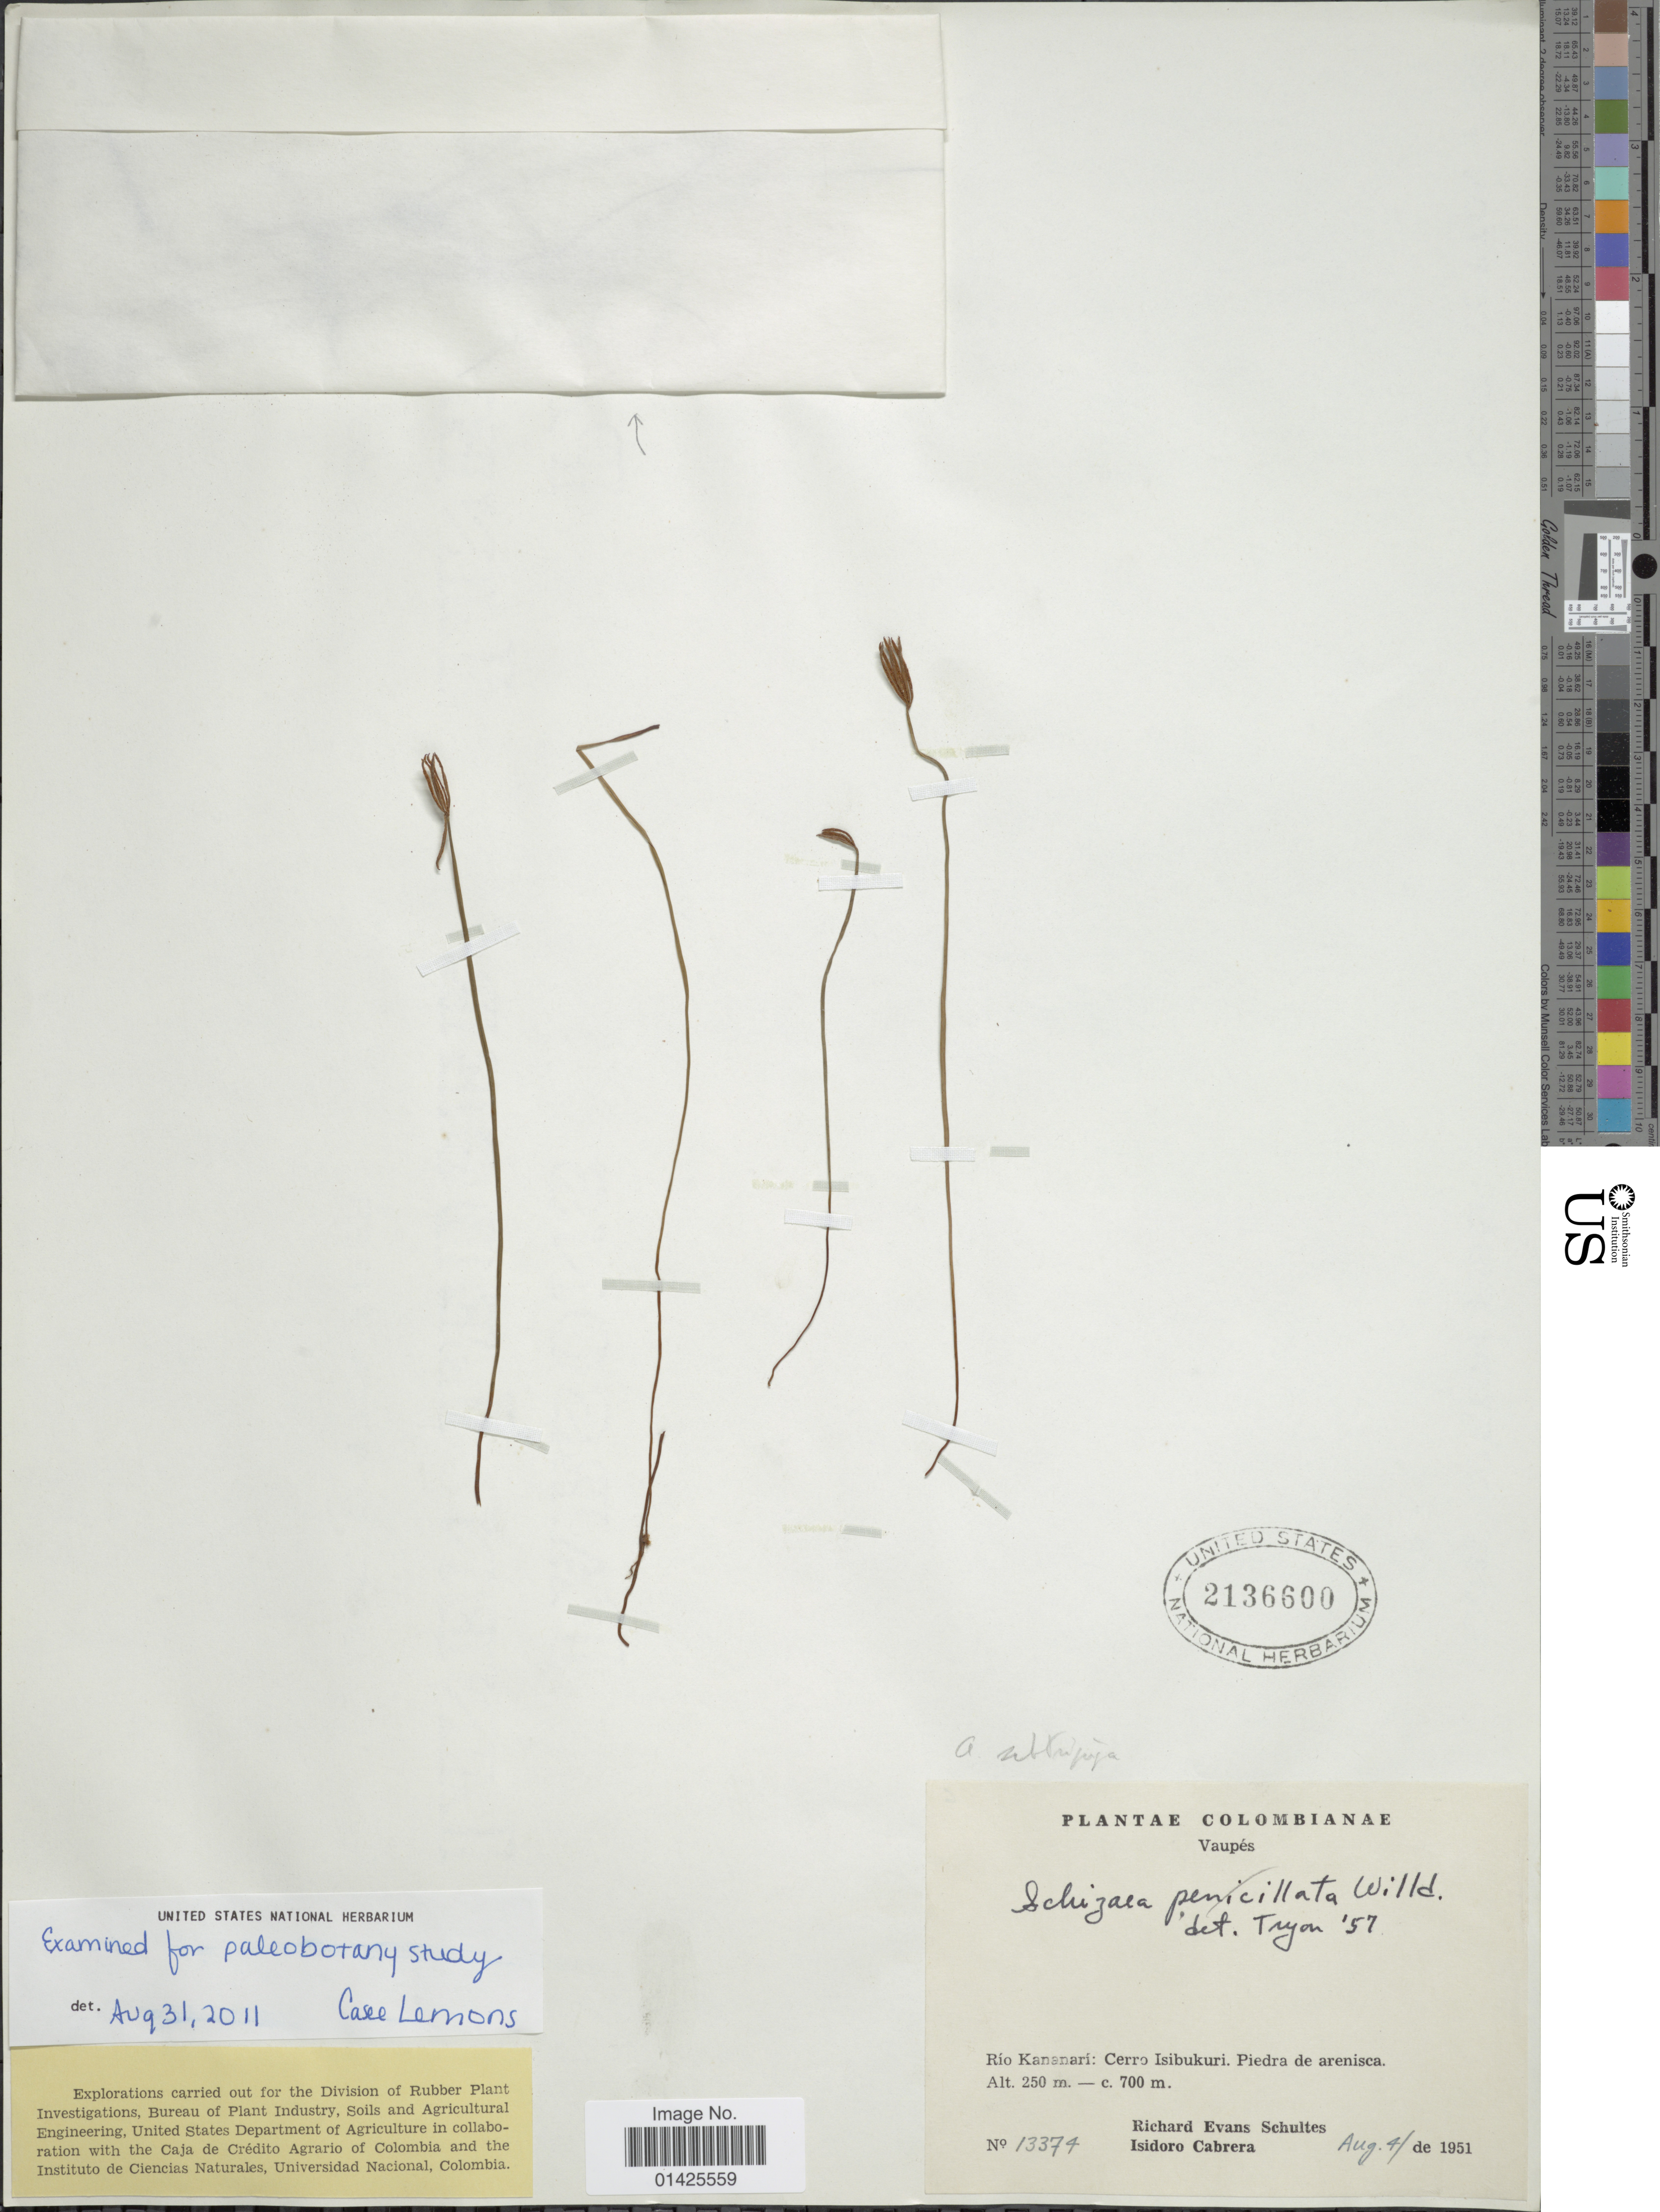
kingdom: Plantae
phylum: Tracheophyta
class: Polypodiopsida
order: Schizaeales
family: Schizaeaceae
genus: Actinostachys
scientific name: Actinostachys subtrijuga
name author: (Mart.) C. Presl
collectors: R. E. Schultes & I. Cabrera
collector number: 13374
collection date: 1951-08-04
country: Colombia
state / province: Vaupés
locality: Rio Kananari; Cerro Isubukru. Piedra de arenisca.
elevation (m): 250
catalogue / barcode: US 2136600